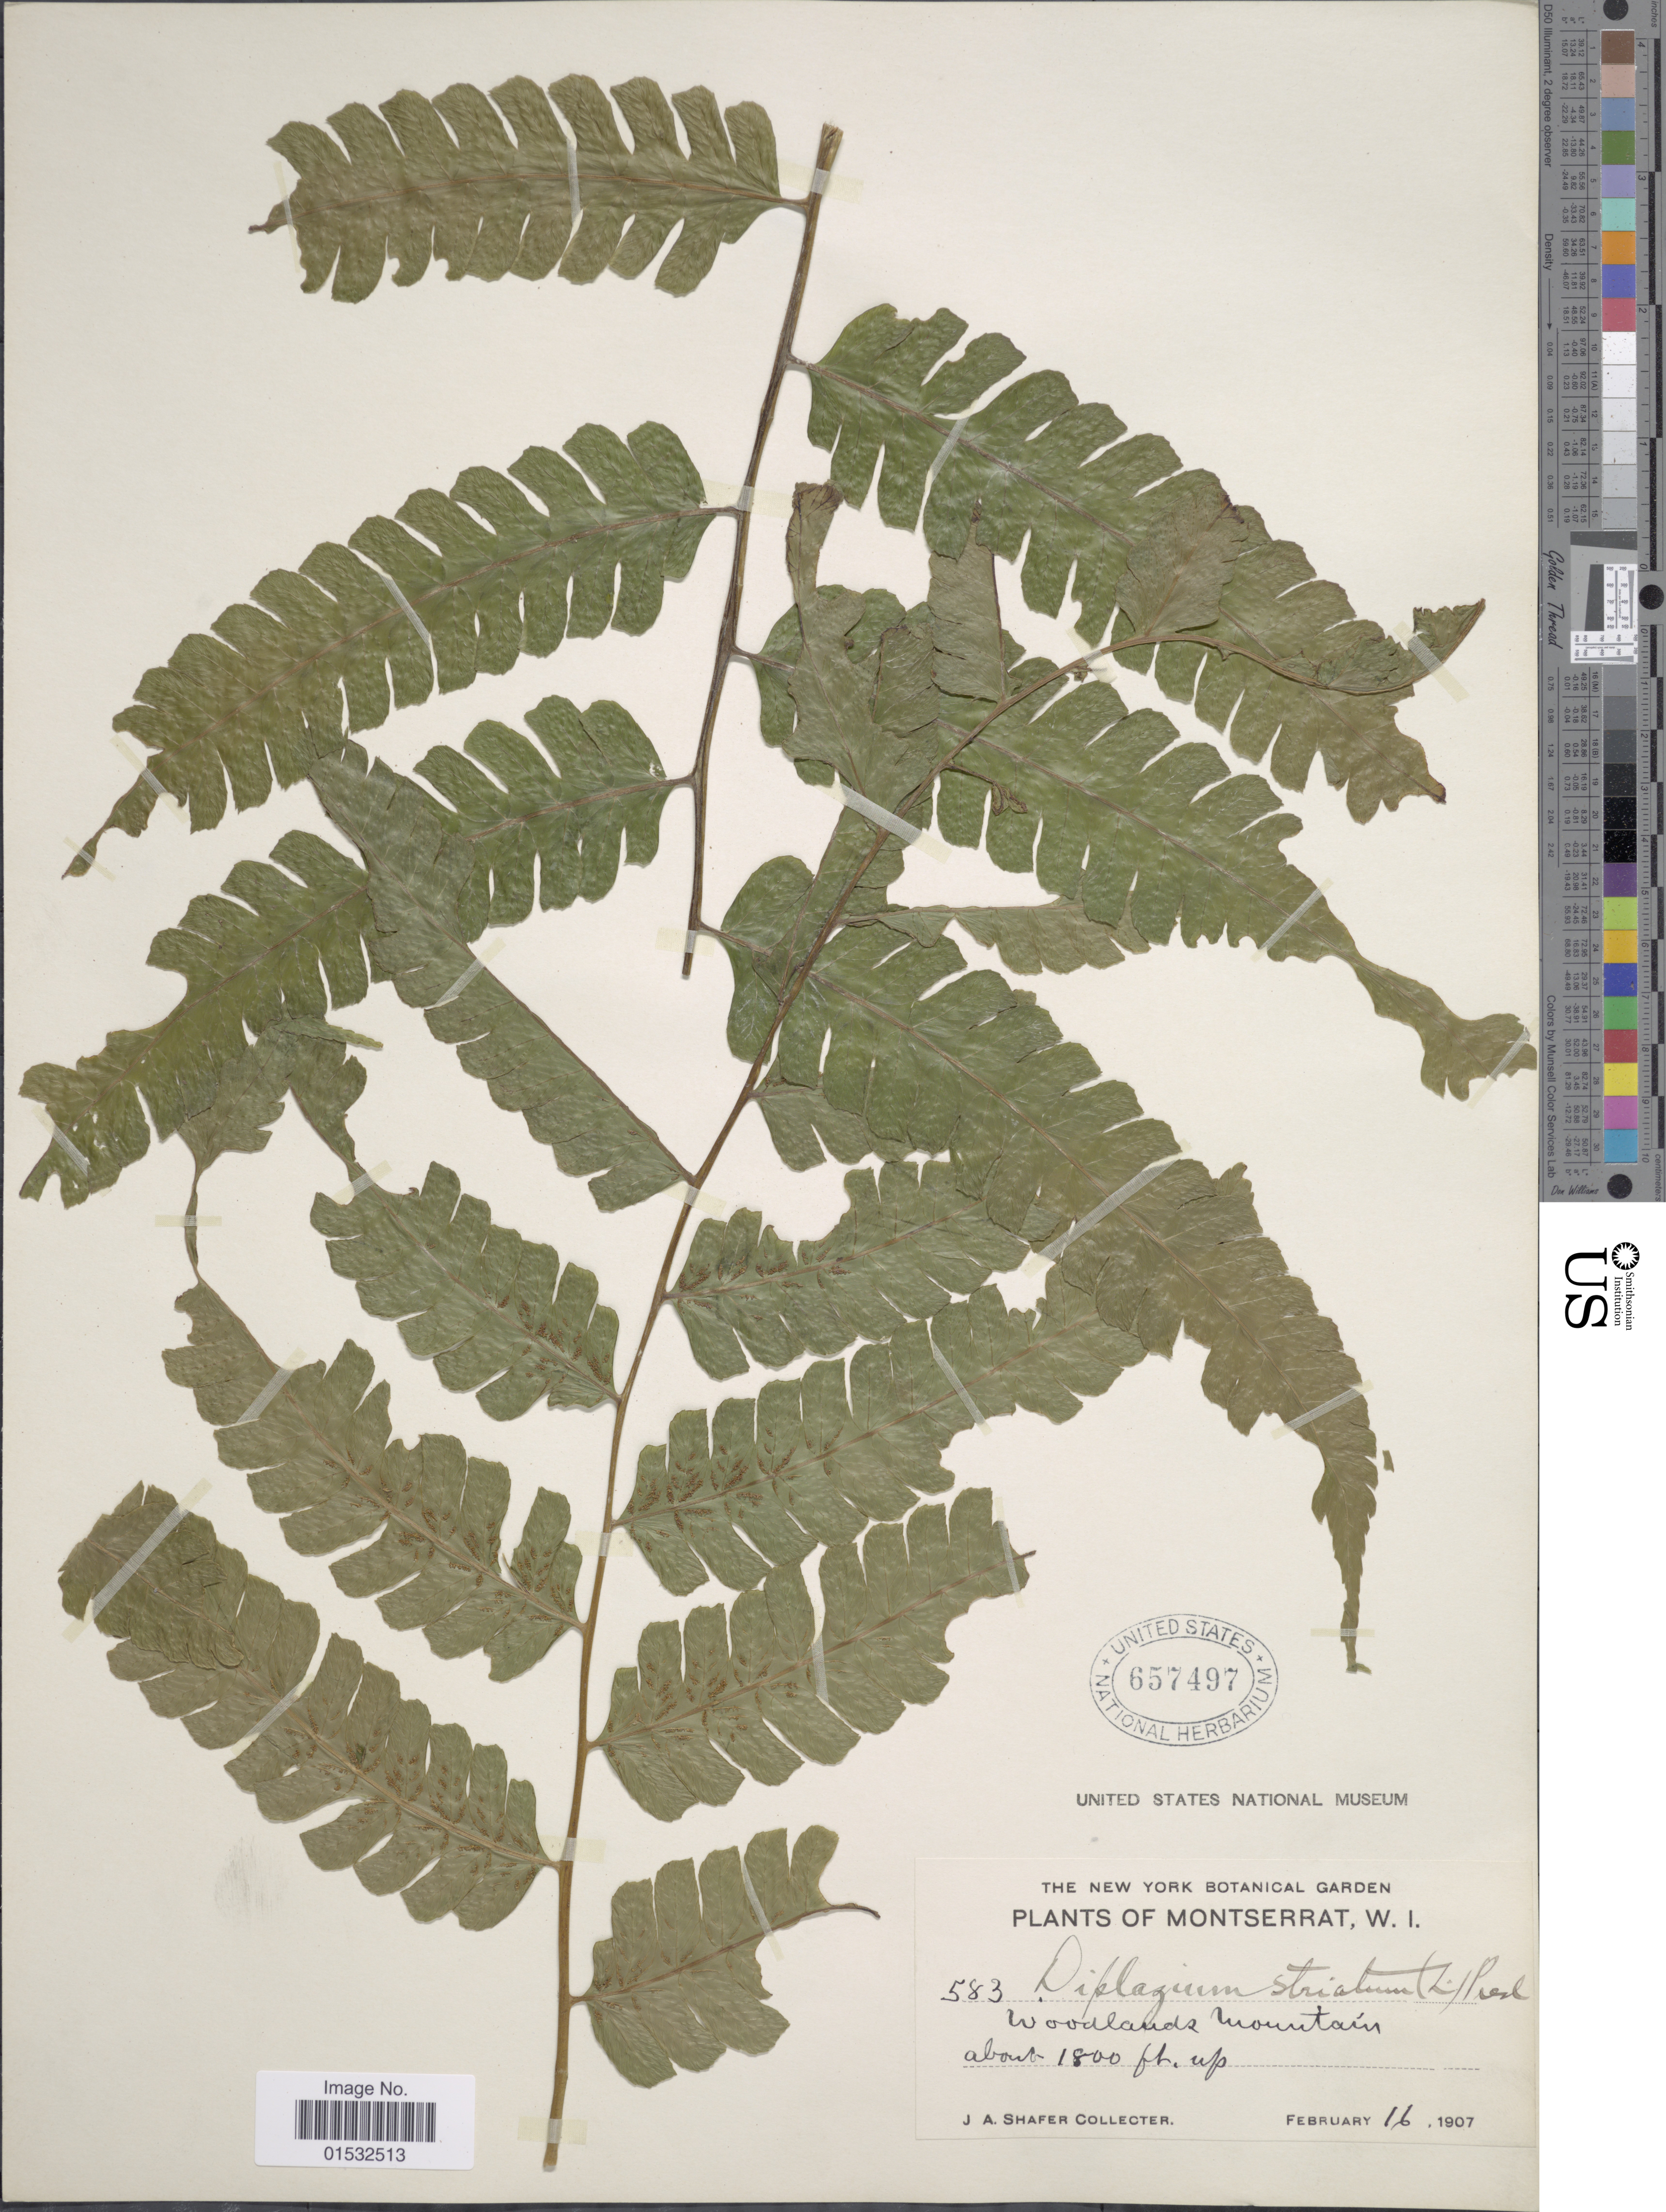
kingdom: Plantae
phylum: Tracheophyta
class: Polypodiopsida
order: Polypodiales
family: Athyriaceae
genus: Diplazium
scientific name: Diplazium striatum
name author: (L.) C. Presl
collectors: J. A. Shafer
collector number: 583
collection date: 1907-02-16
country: Montserrat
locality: Woodlands Mountain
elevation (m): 549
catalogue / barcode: US 657497